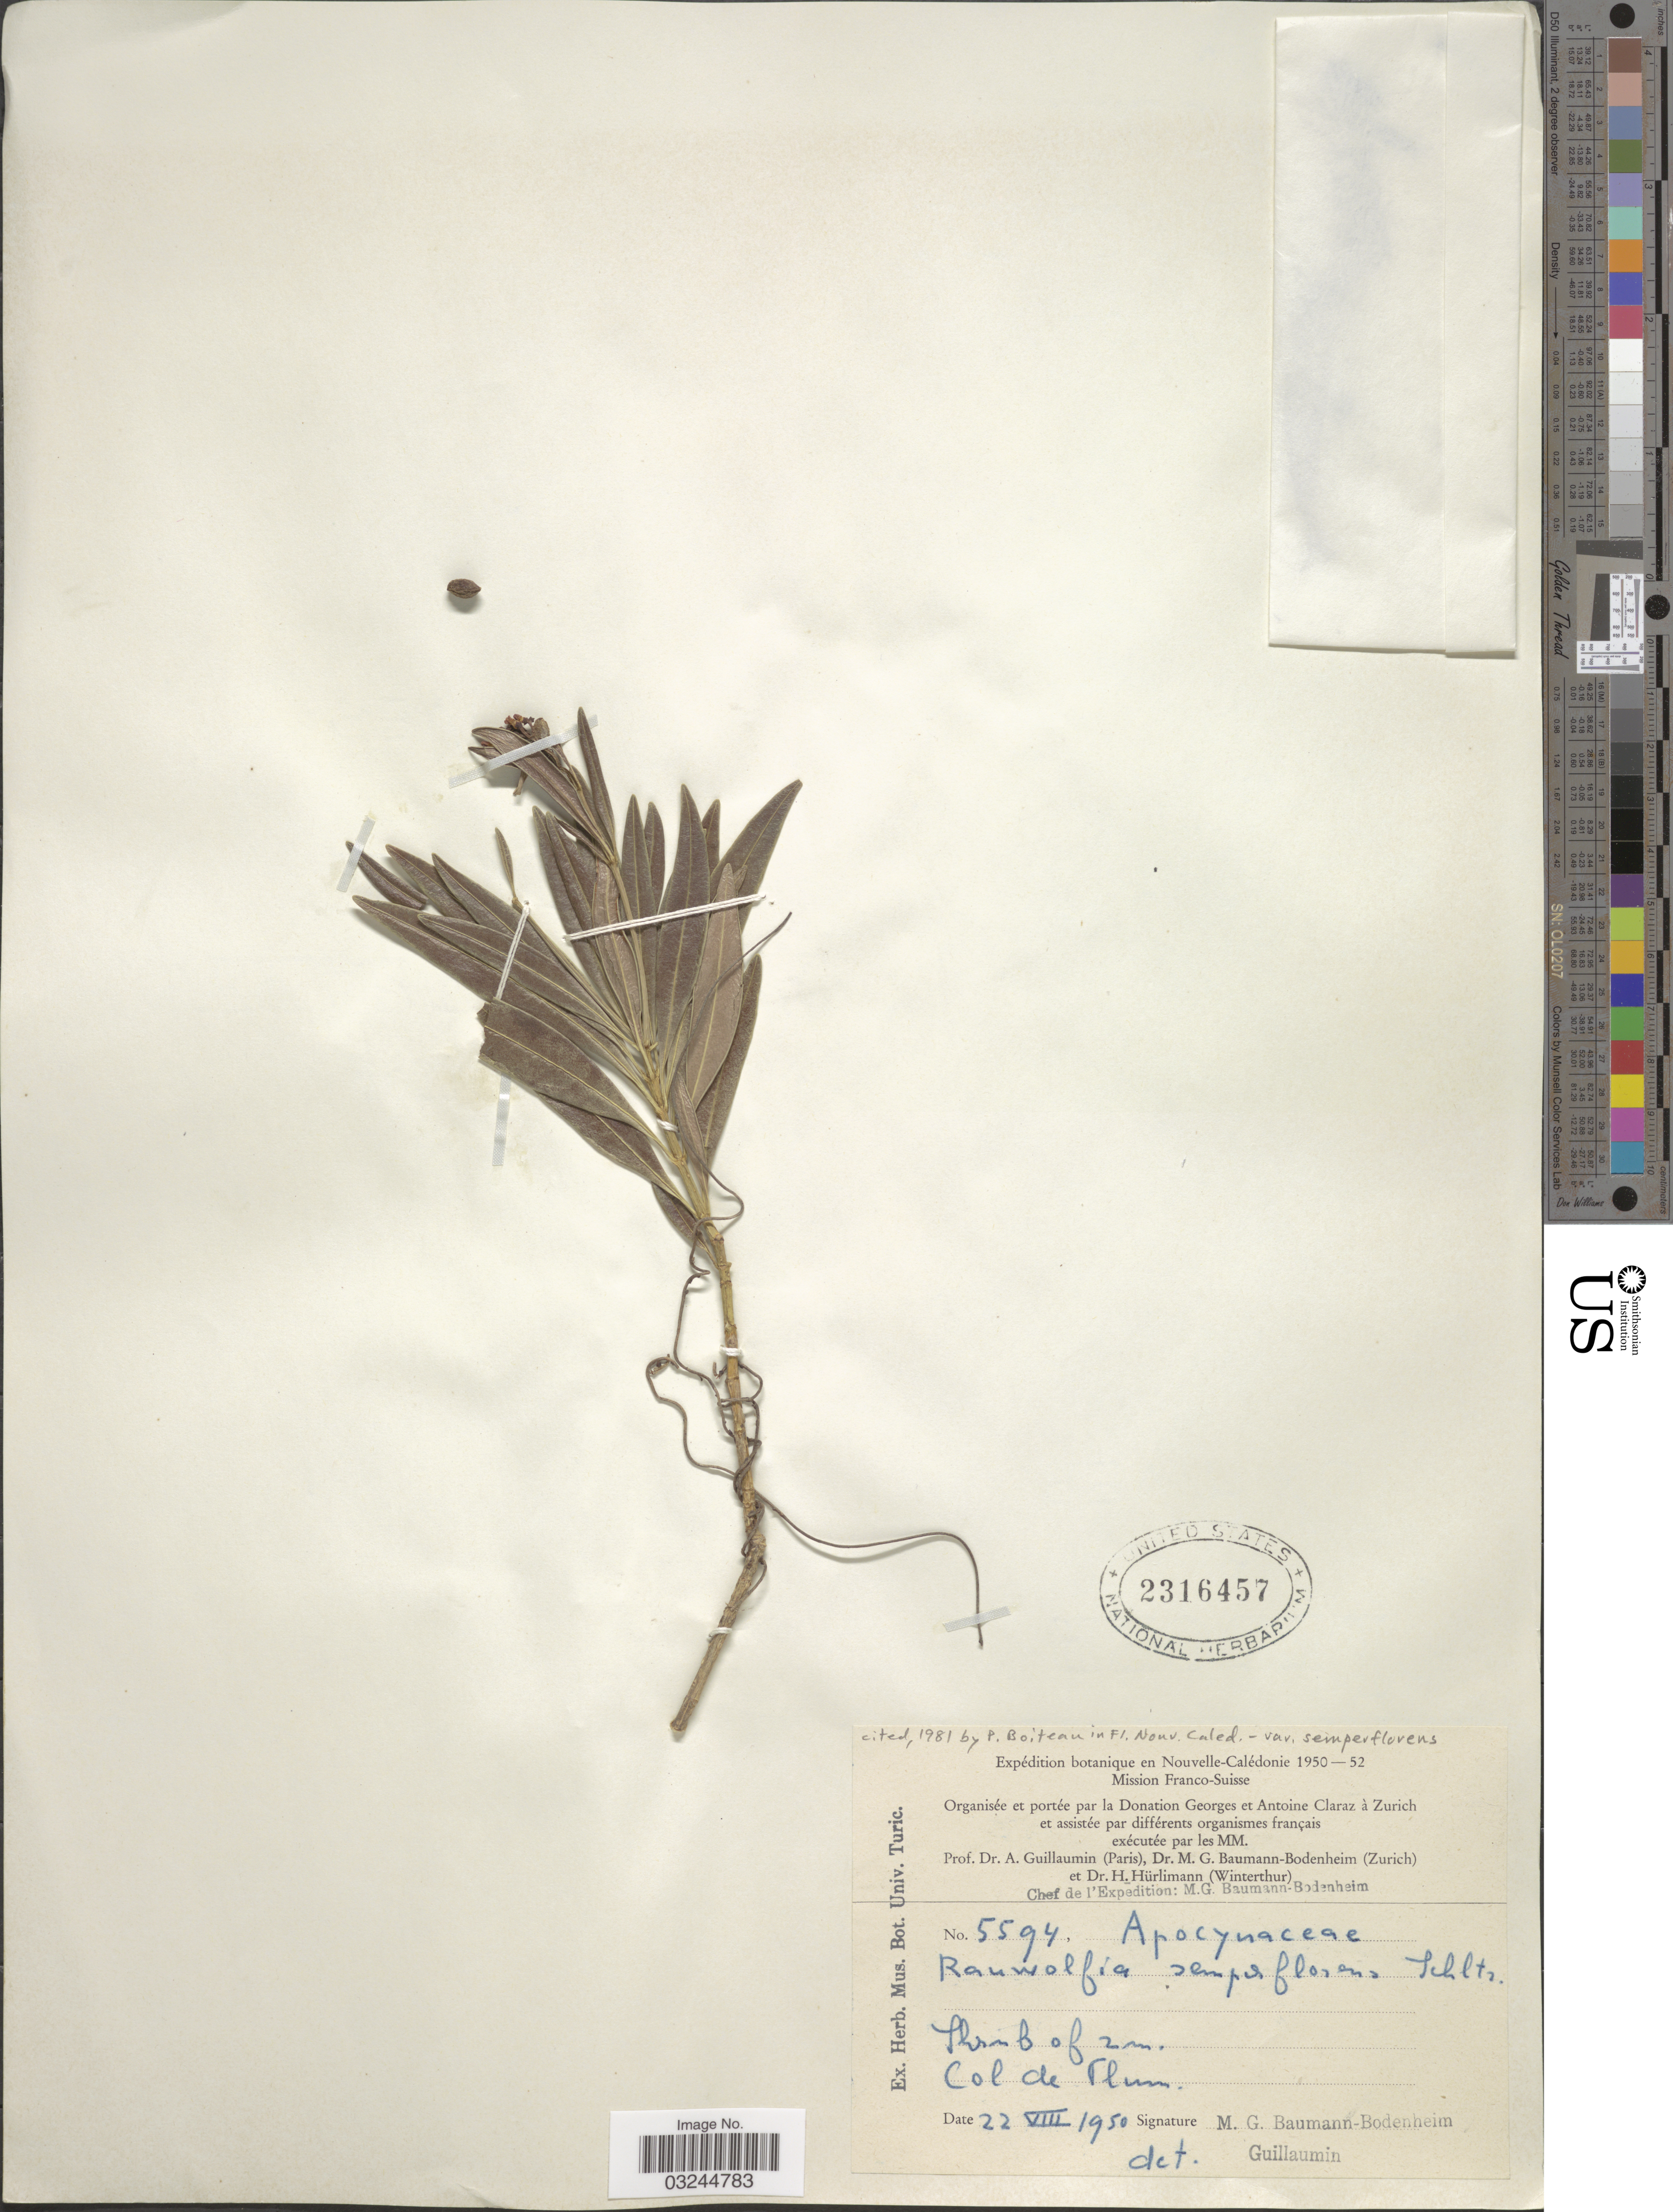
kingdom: Plantae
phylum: Tracheophyta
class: Magnoliopsida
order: Gentianales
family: Apocynaceae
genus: Rauvolfia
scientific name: Rauvolfia semperflorens var. semperflorens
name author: (Müll. Arg.) Schltr.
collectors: M. G. Baumann-Bodenheim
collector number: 5594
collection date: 1950-08-22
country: New Caledonia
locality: Nouvelle-Calédonie. Col de Plum.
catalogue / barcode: US 2316457